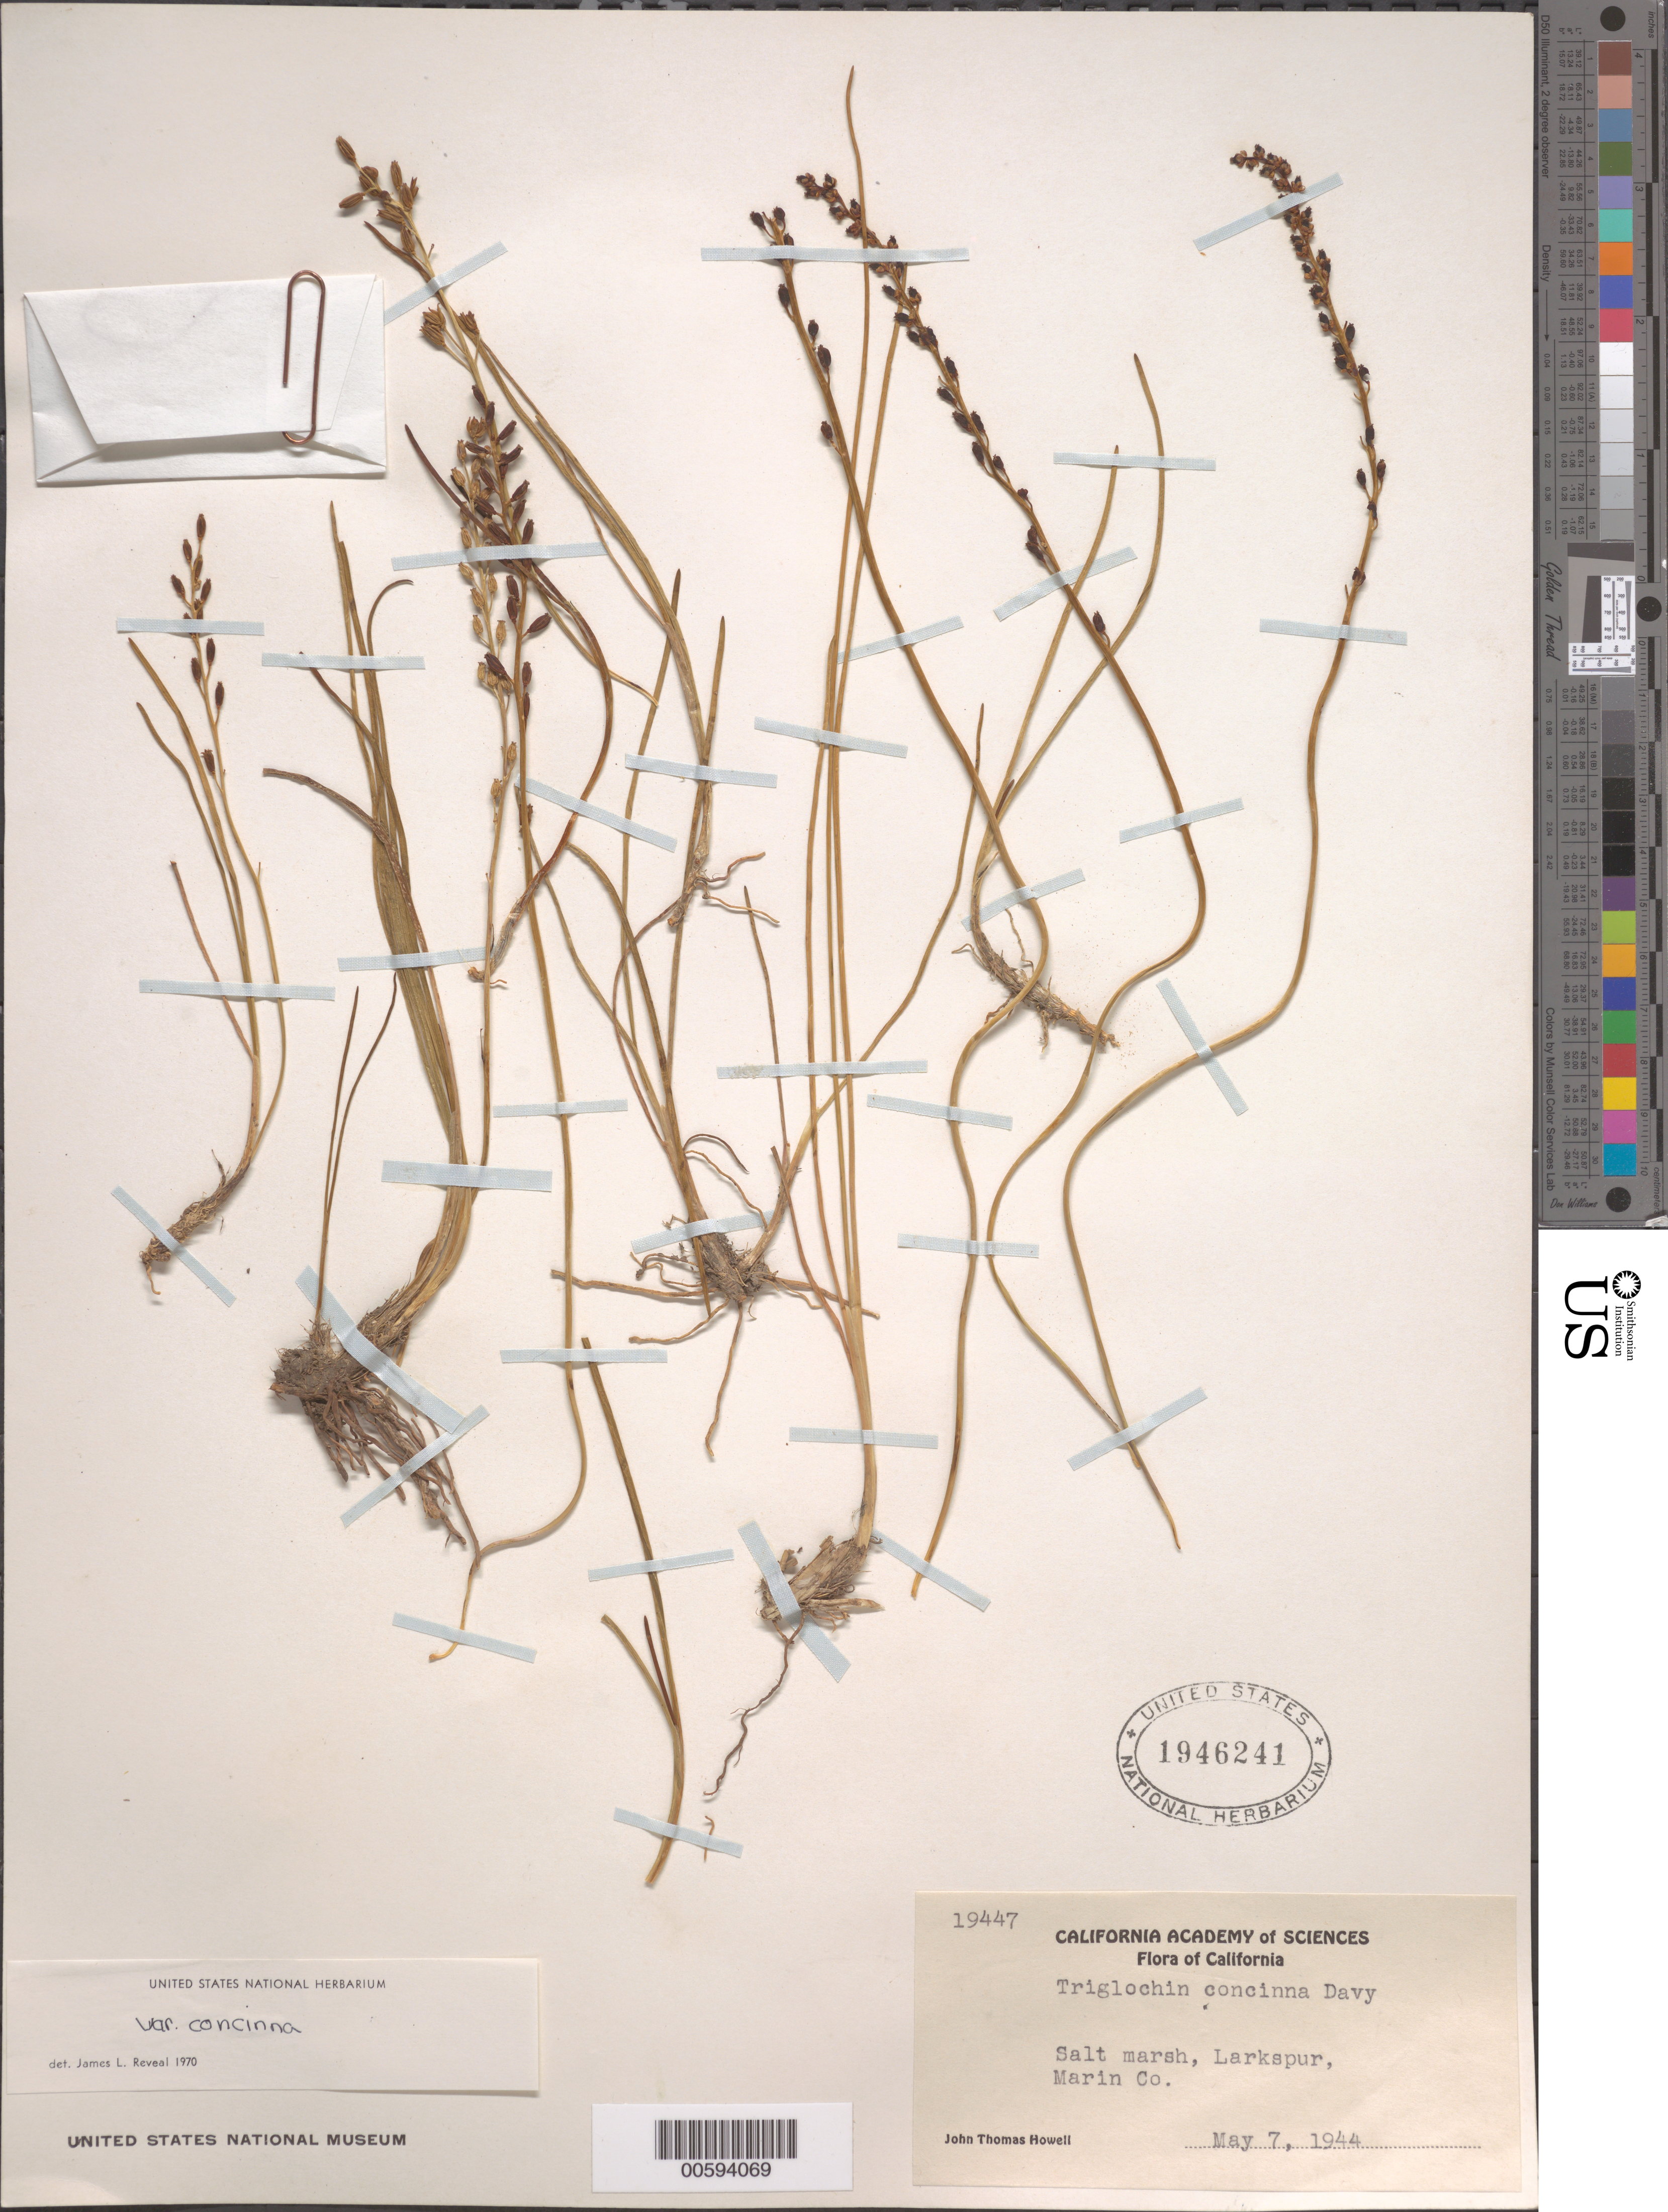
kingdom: Plantae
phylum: Tracheophyta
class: Liliopsida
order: Alismatales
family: Juncaginaceae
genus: Triglochin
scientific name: Triglochin concinna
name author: Davy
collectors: J. T. Howell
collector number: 19447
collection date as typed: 07 May 1944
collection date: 1944-05-07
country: United States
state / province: California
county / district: Marin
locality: Larkspur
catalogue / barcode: US 1946241